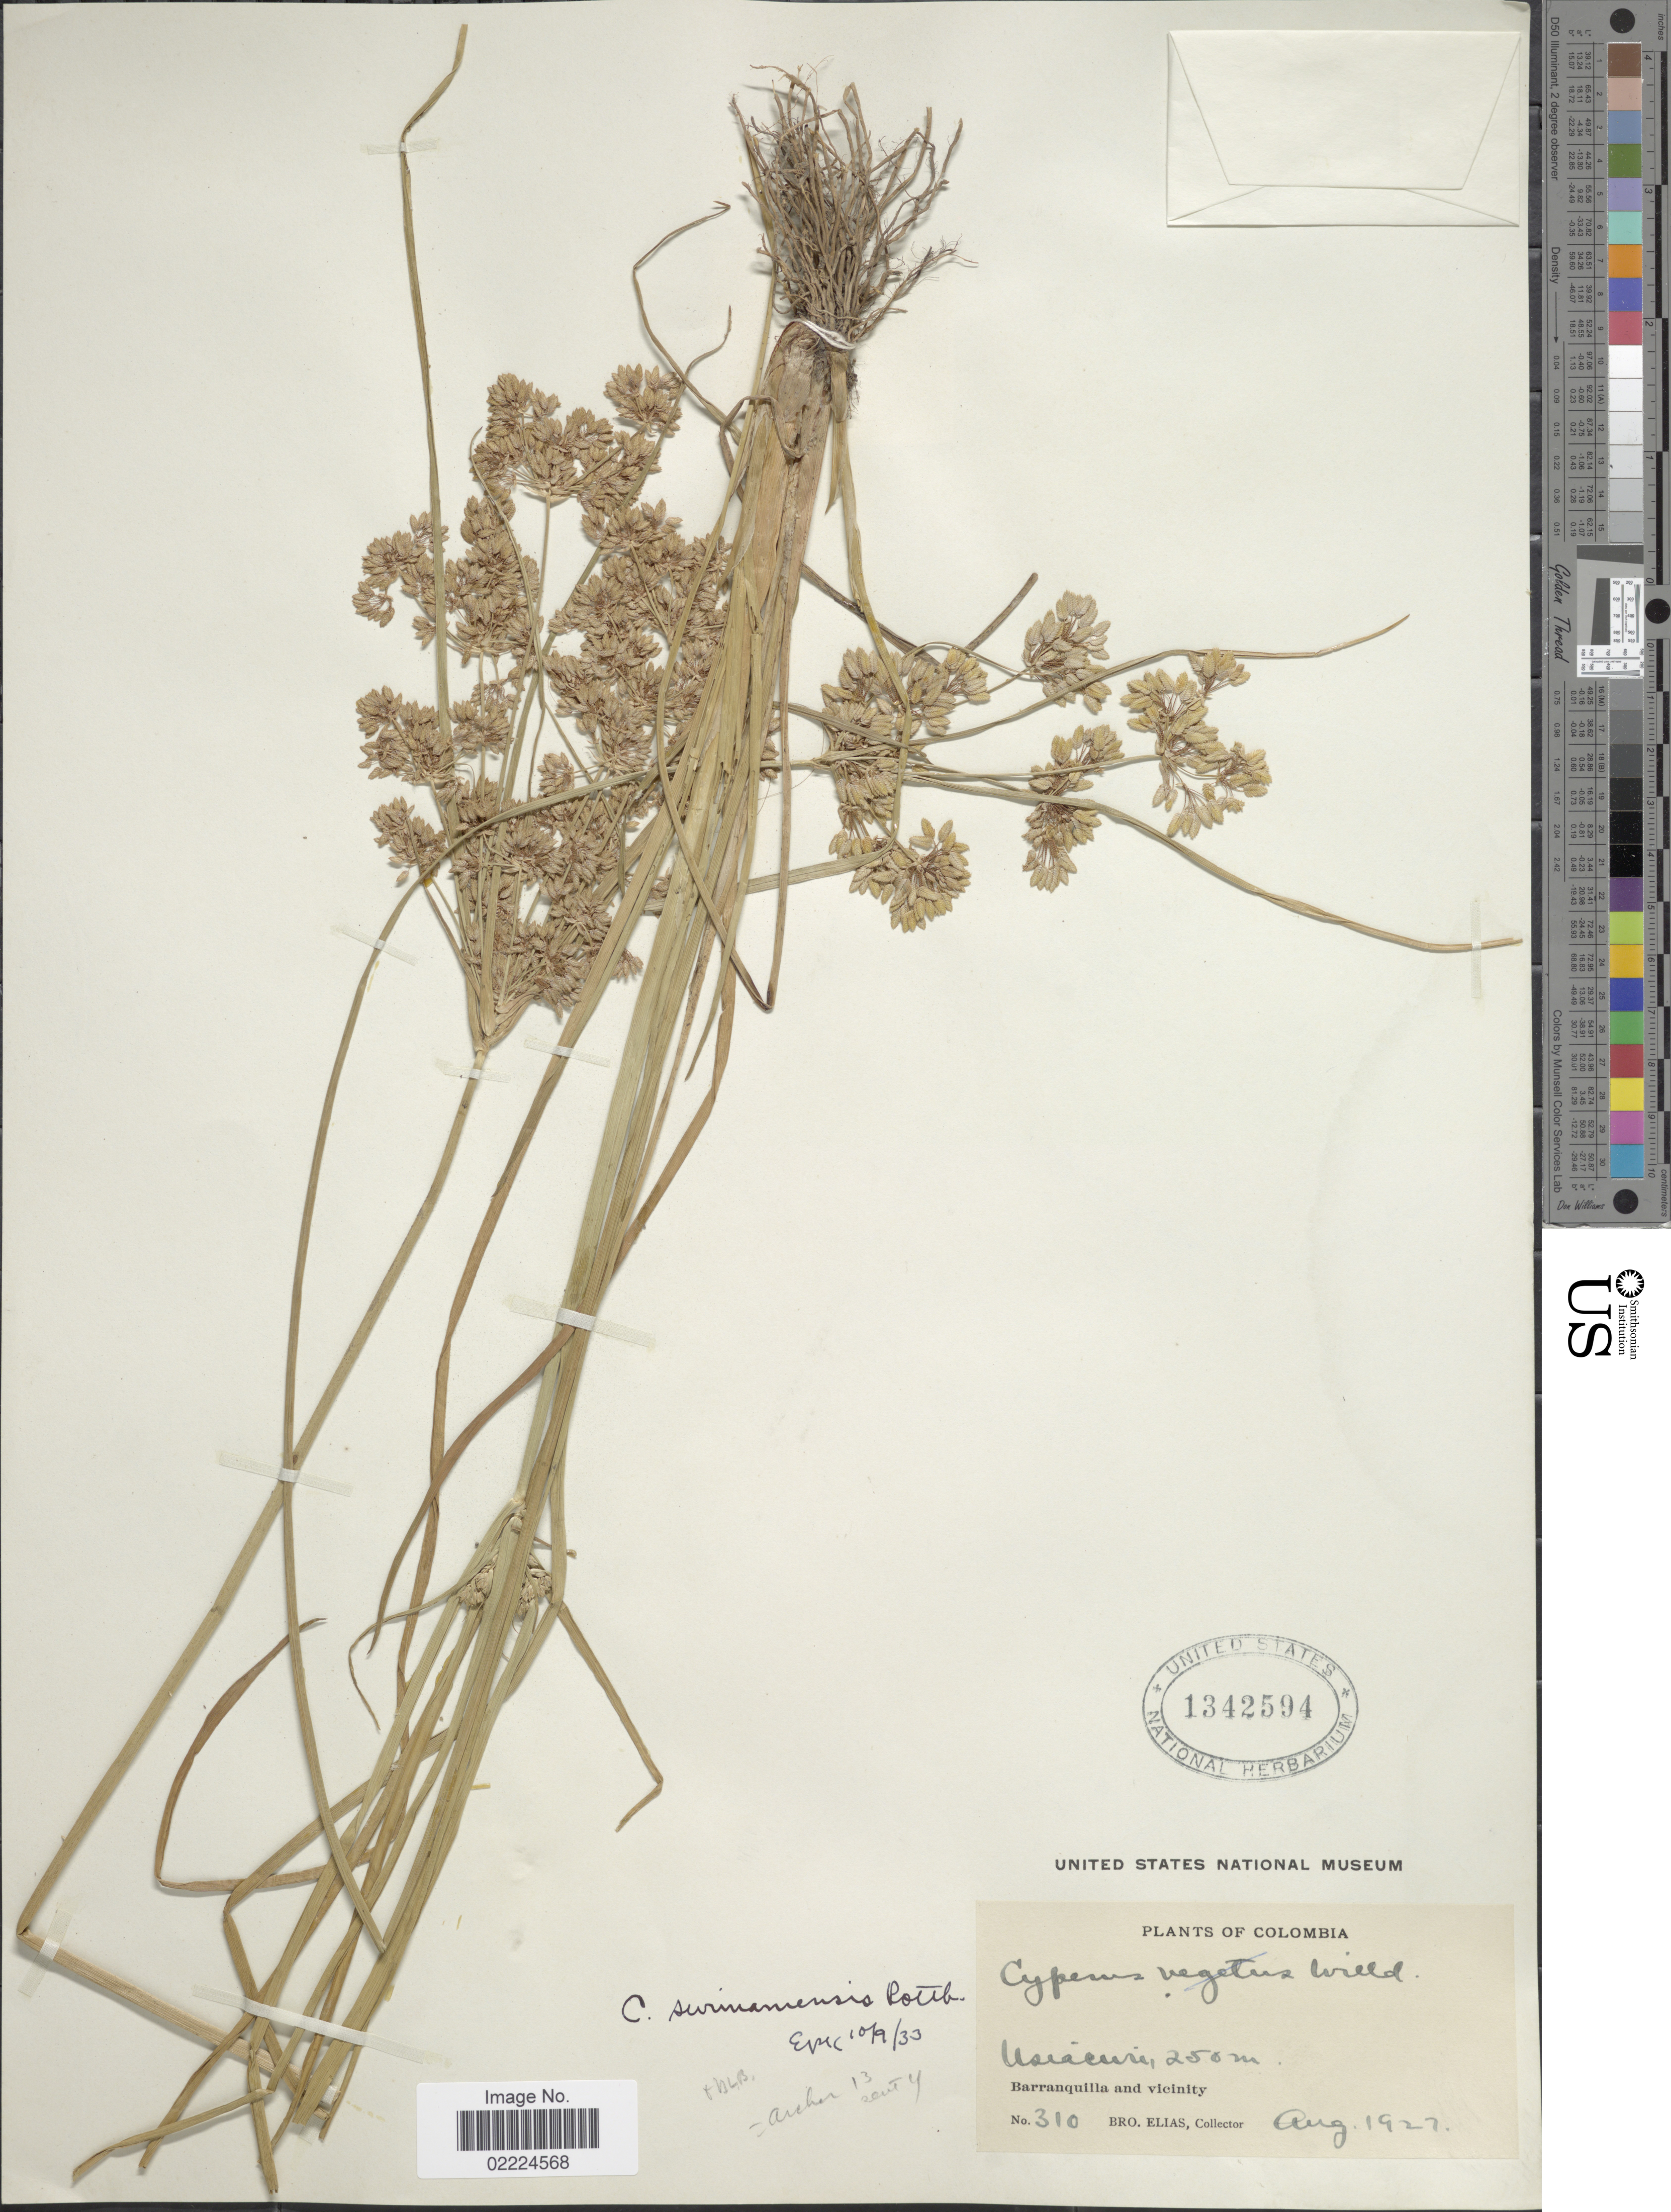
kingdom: Plantae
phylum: Tracheophyta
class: Liliopsida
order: Poales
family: Cyperaceae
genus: Cyperus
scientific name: Cyperus surinamensis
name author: Rottb.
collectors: Bro. Elias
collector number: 310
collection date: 1927-08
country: Colombia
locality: Usiacuri, Barranquilla and vicinity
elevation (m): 250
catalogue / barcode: US 1342594